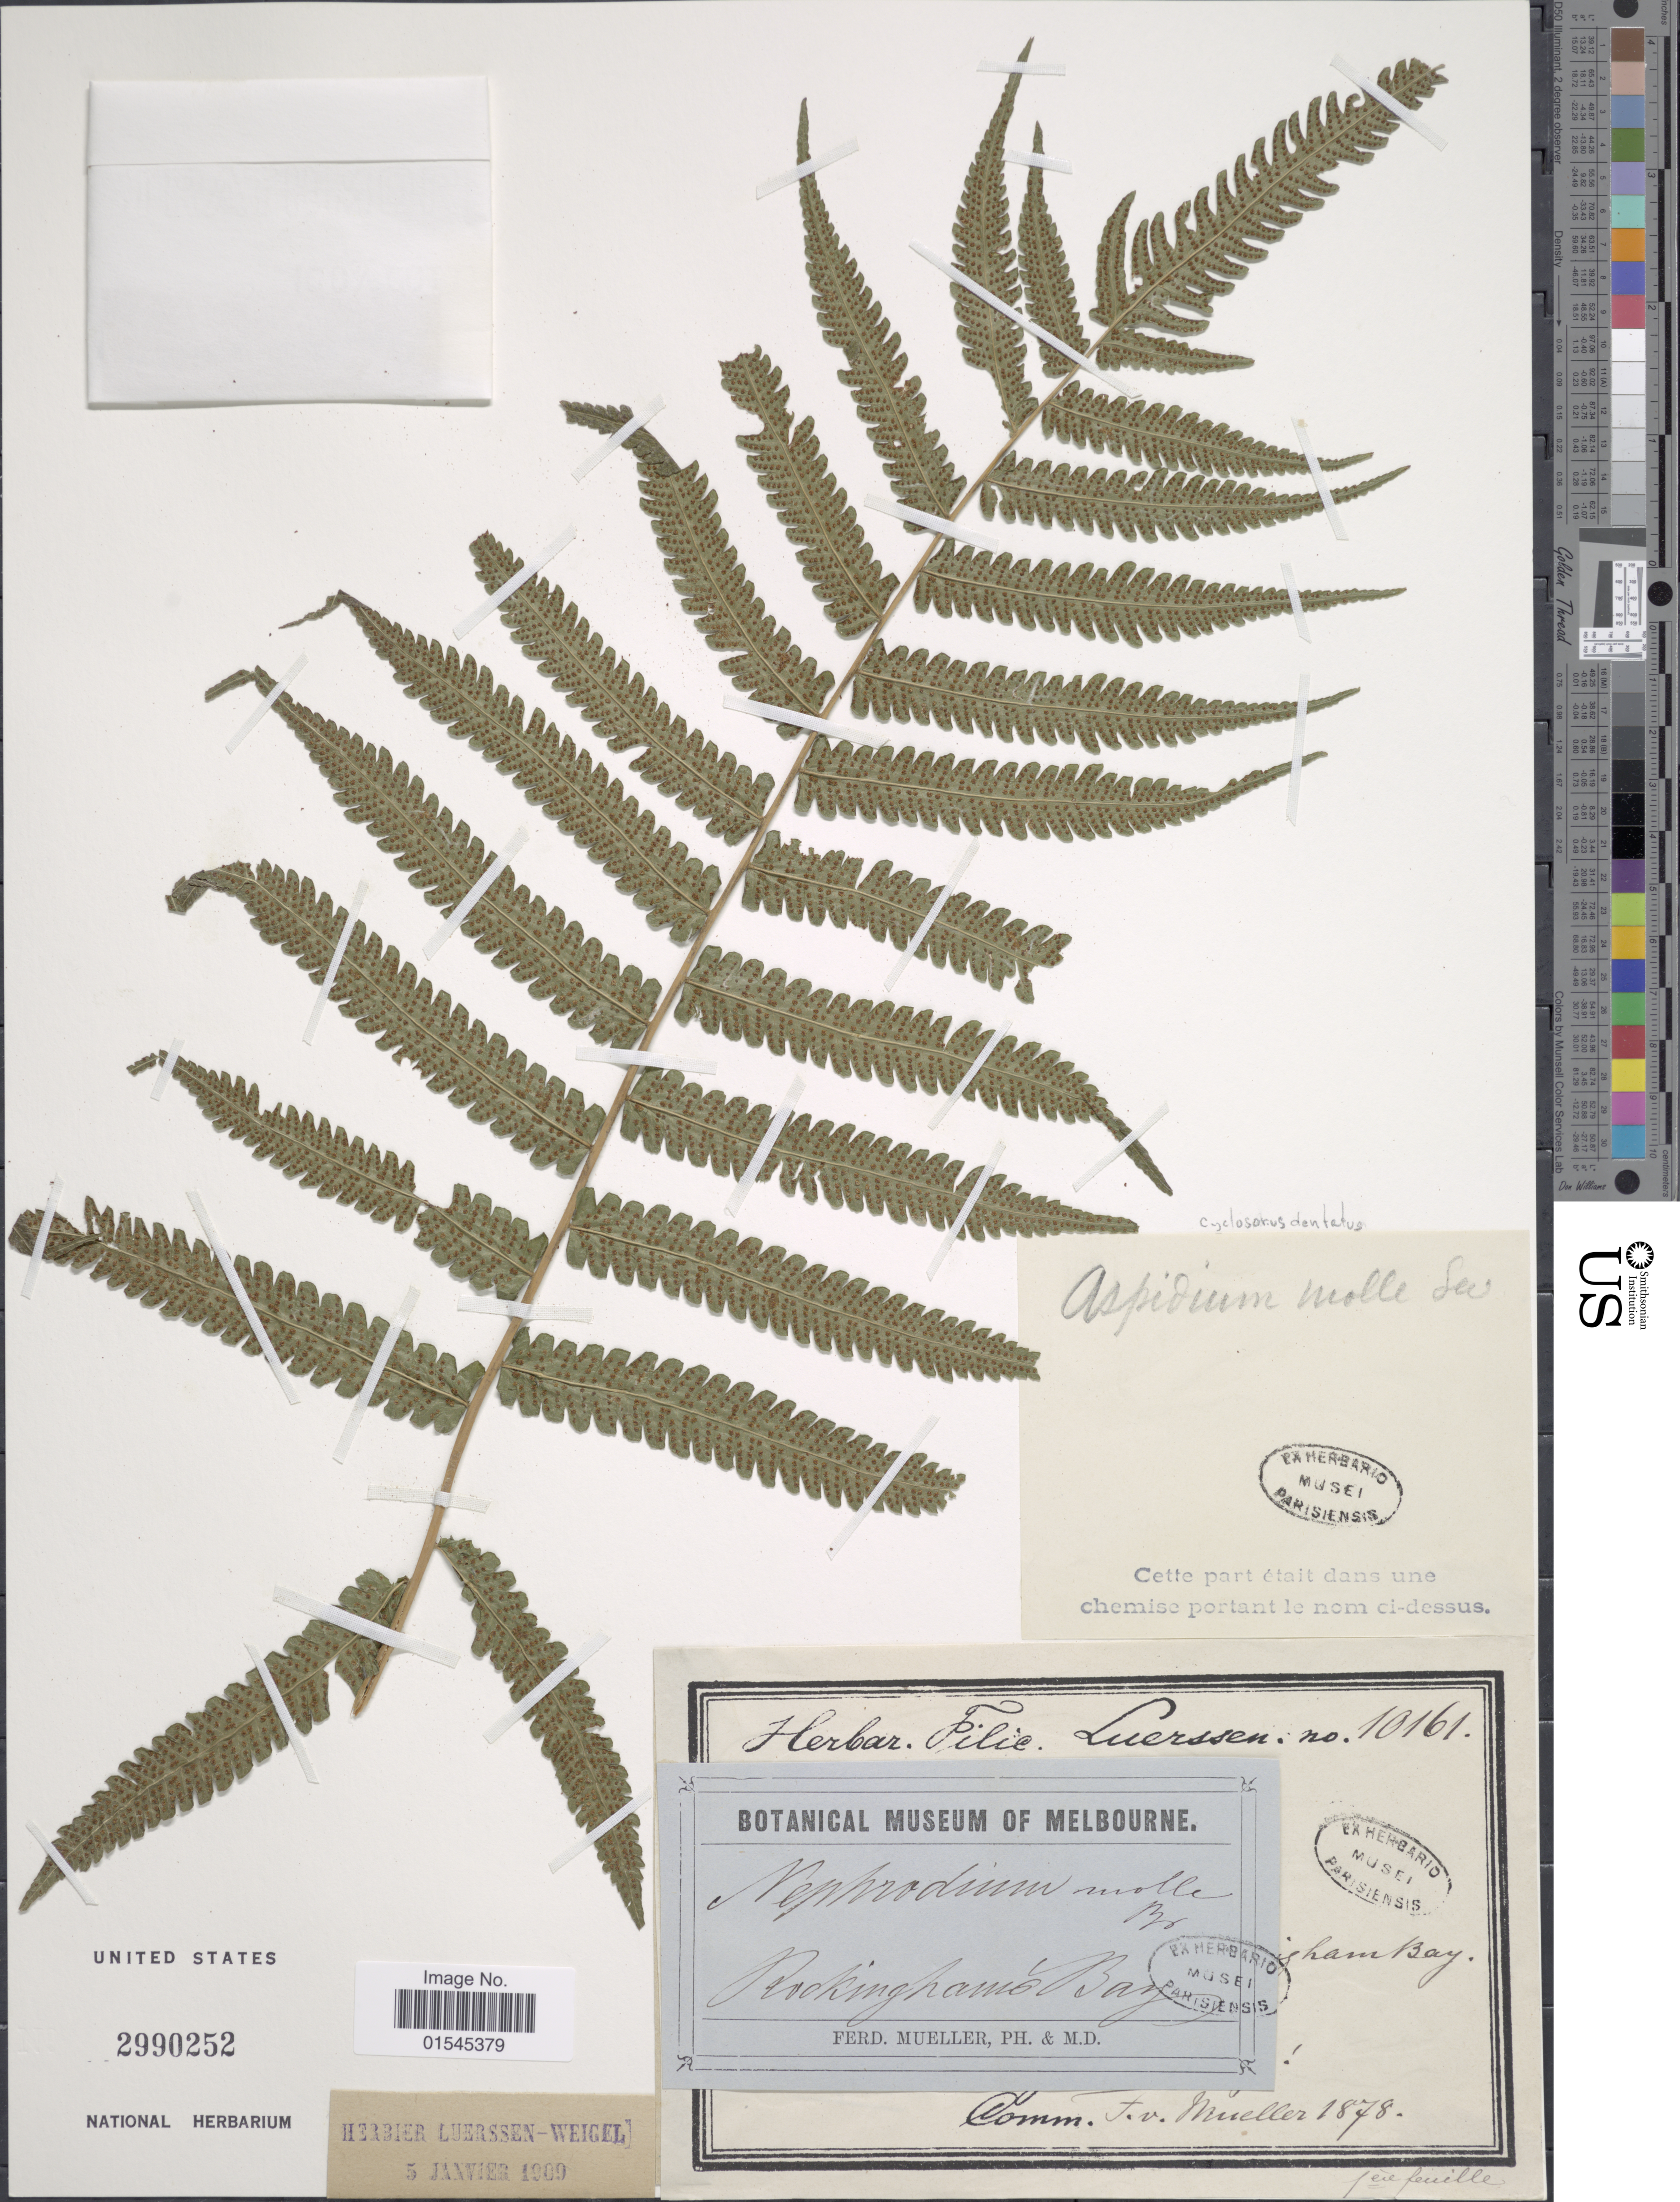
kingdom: Plantae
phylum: Tracheophyta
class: Polypodiopsida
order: Polypodiales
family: Thelypteridaceae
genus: Sphaerostephanos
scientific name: Sphaerostephanos nymphalis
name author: (Copel.) Holttum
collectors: F. Mueller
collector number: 10161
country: Australia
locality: Rockinghams Bay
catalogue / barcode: US 2990252